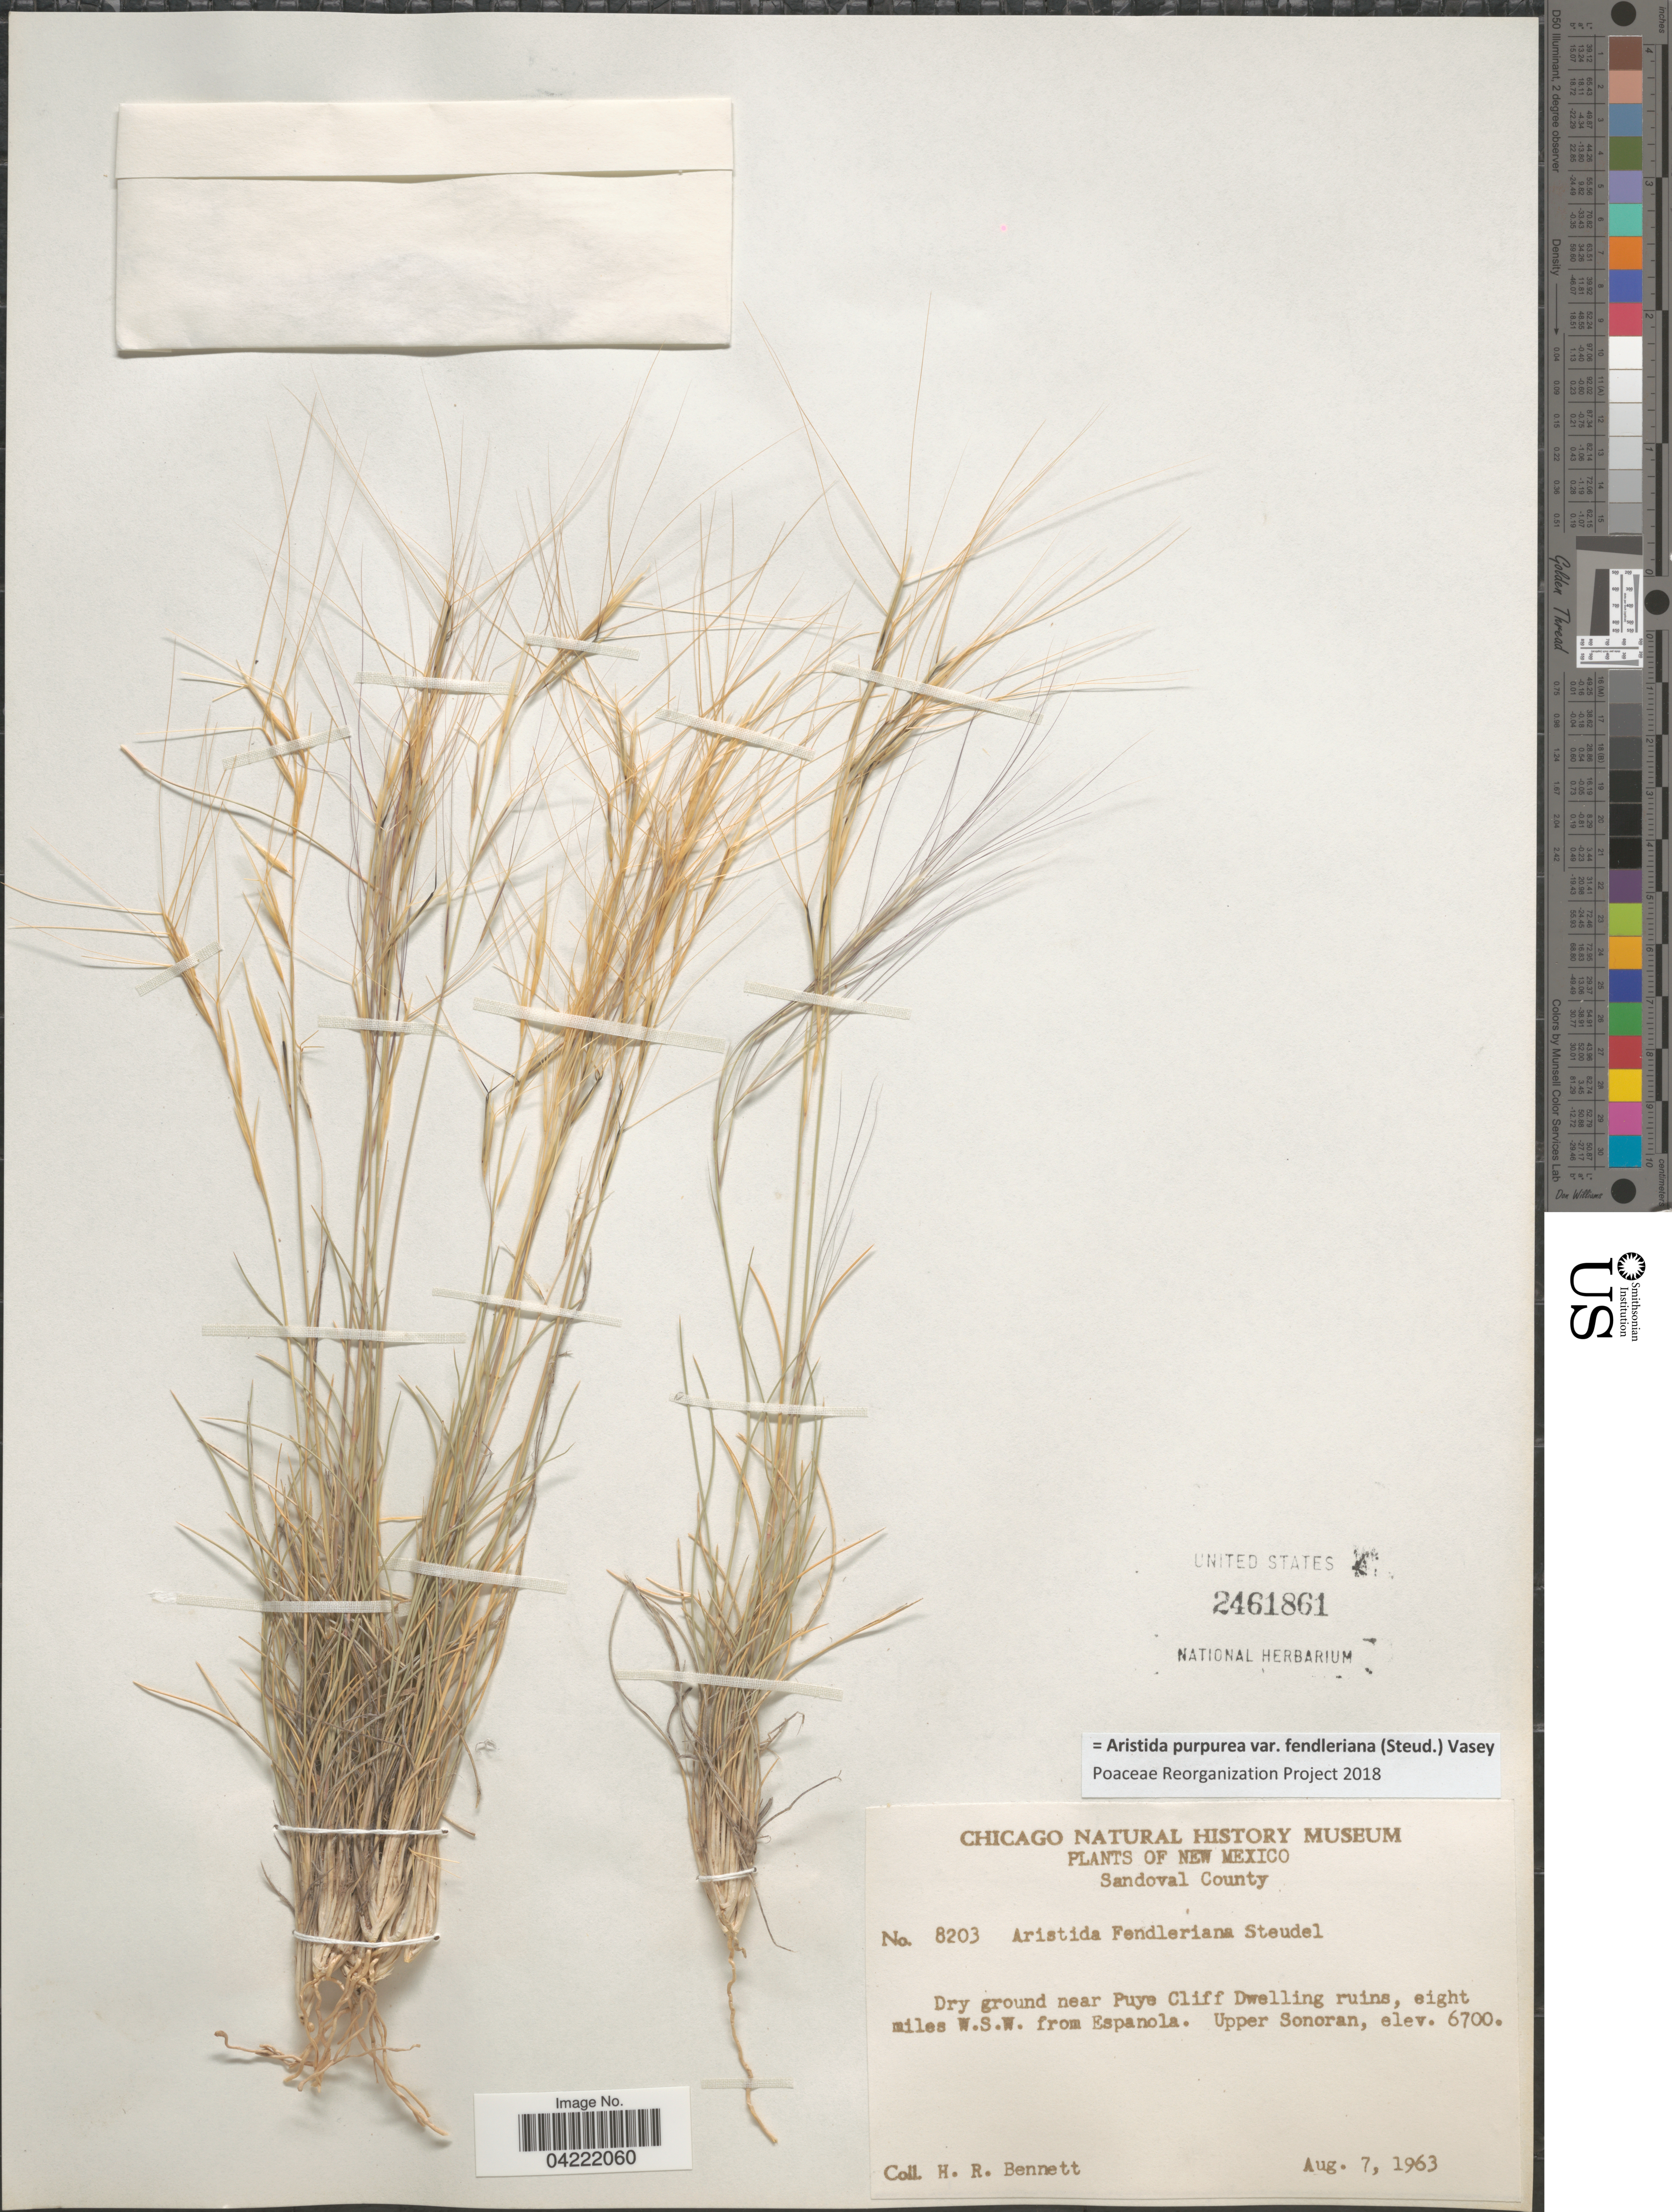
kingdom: Plantae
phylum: Tracheophyta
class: Liliopsida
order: Poales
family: Poaceae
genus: Aristida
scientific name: Aristida purpurea var. fendleriana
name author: (Steud.) Vasey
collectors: H. R. Bennett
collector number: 8203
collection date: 1963-08-07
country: United States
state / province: New Mexico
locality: Sandoval County. Dry ground near Puye Cliff Dwelling ruins, eight miles W.S.W. from Espanola. Upper Sonoran.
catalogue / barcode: US 2461861